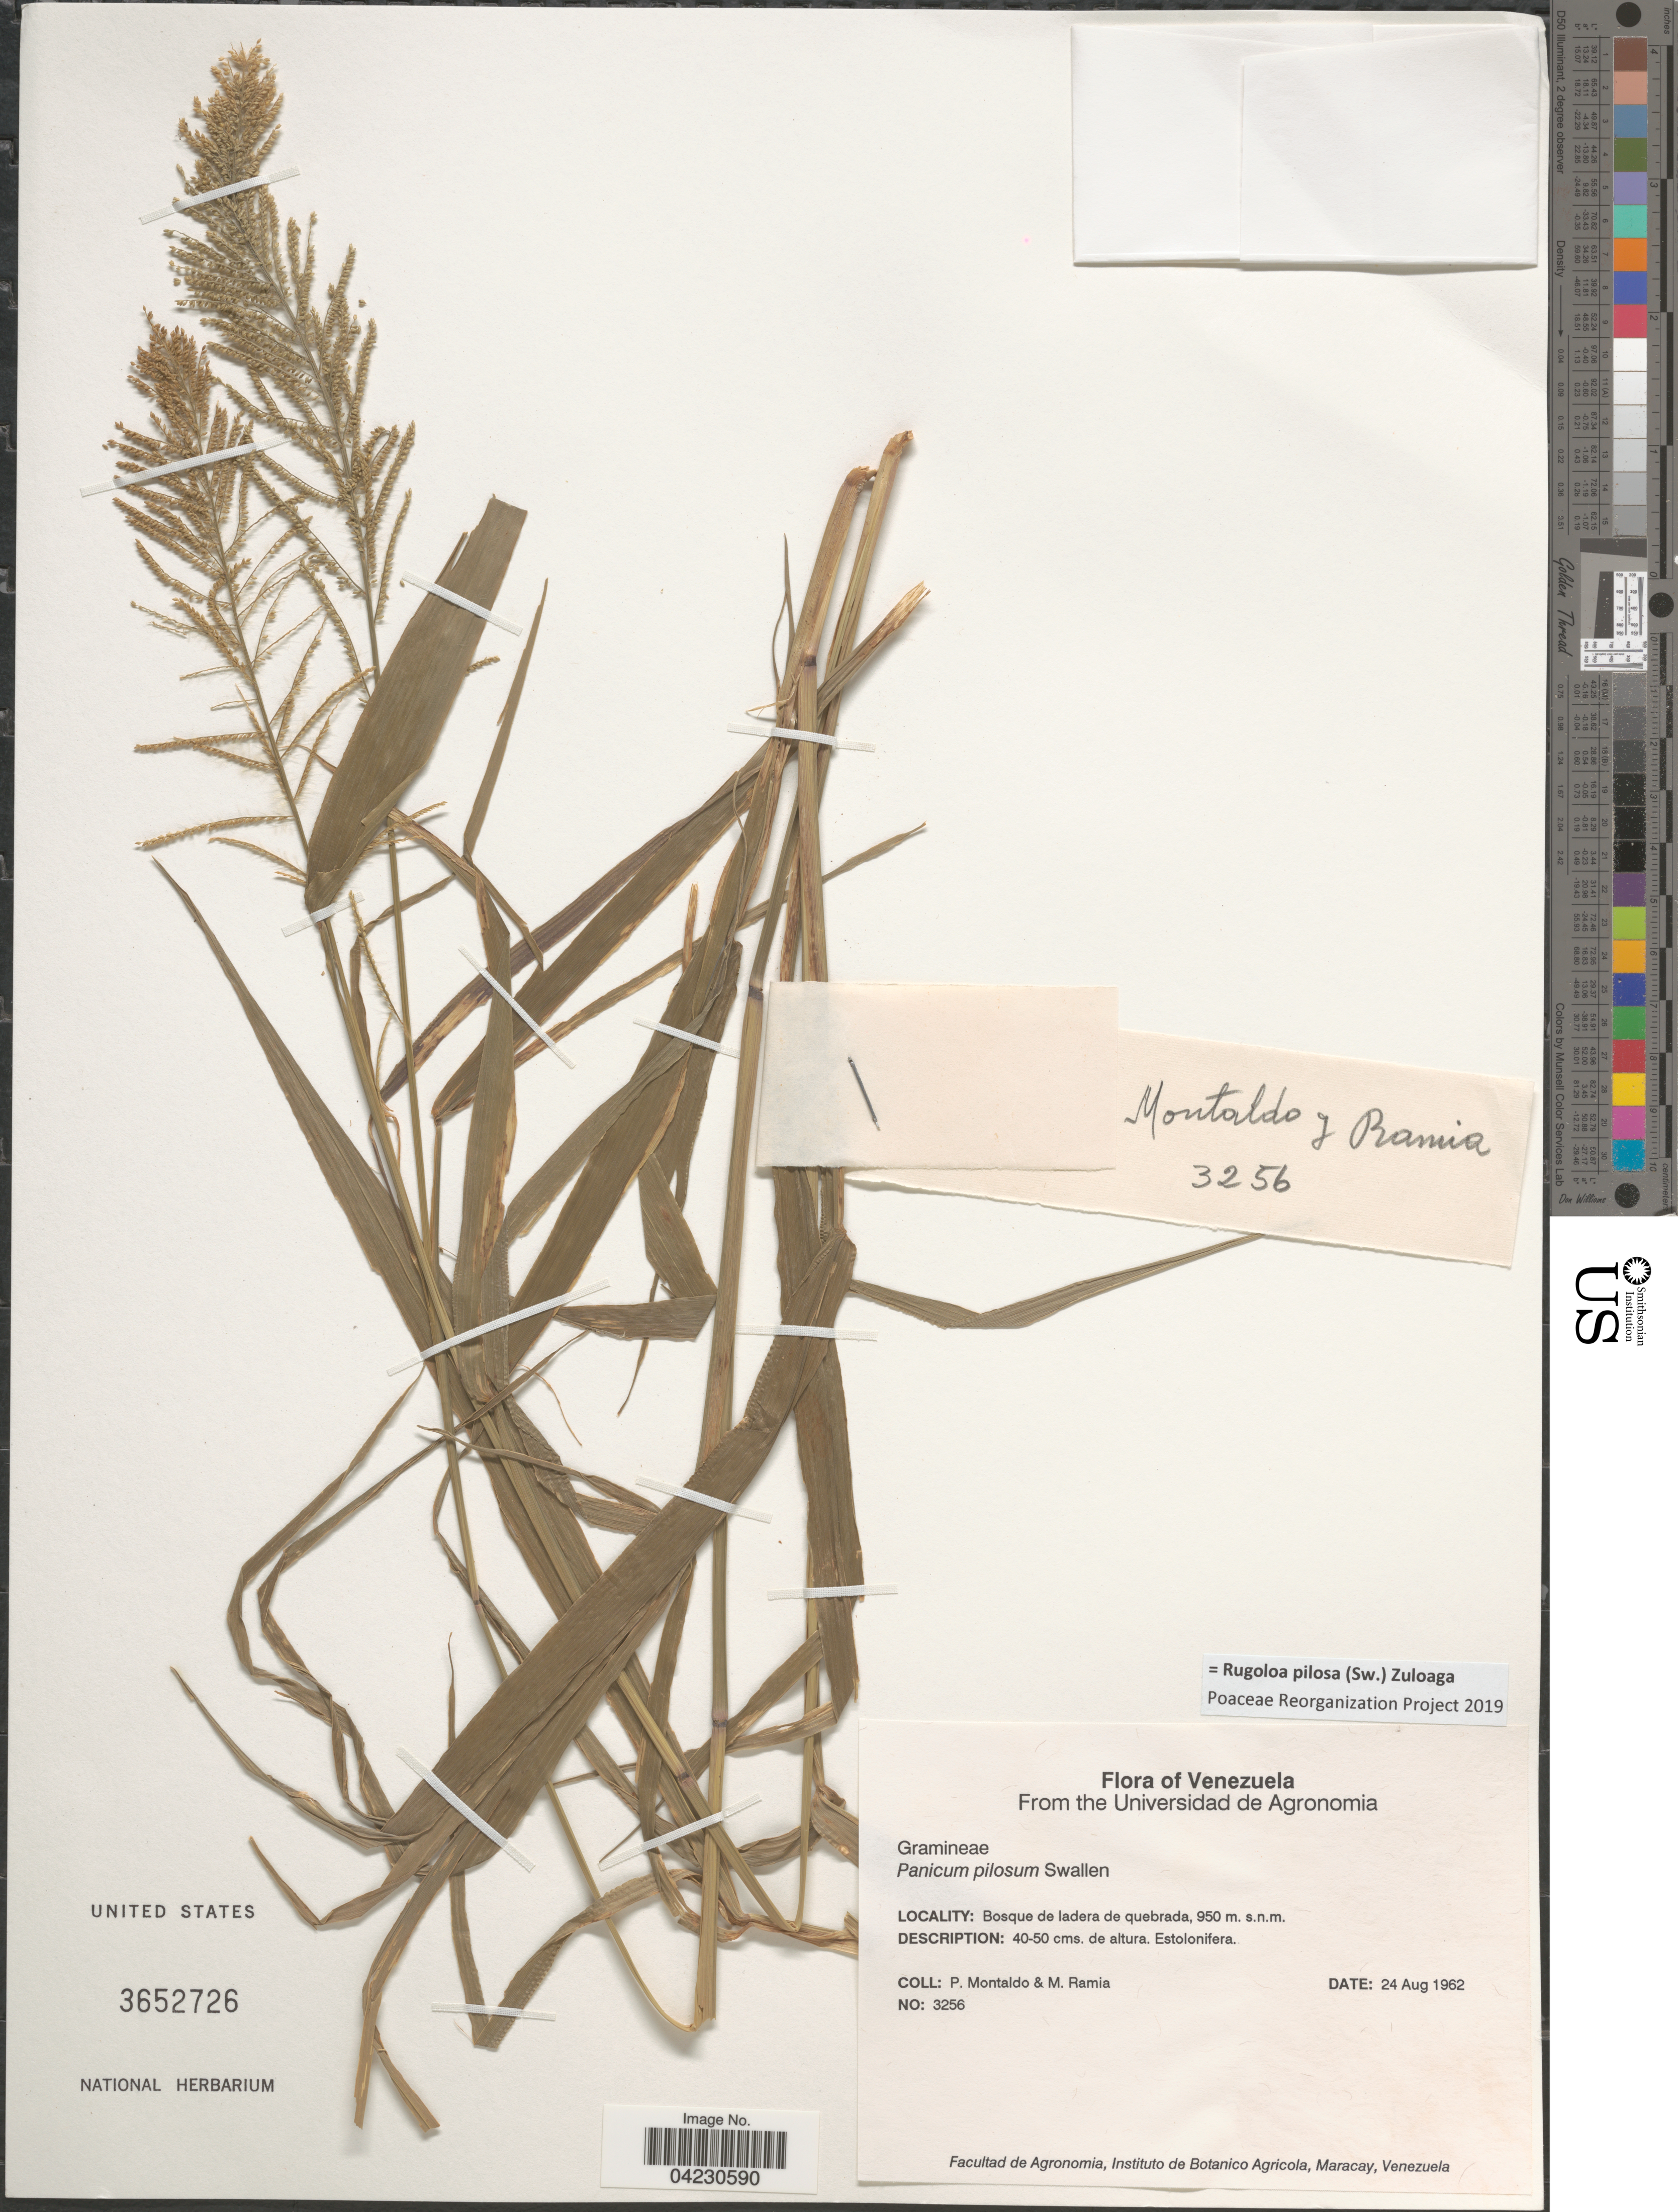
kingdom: Plantae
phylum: Tracheophyta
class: Liliopsida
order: Poales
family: Poaceae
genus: Rugoloa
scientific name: Rugoloa pilosa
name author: (Sw.) Zuloaga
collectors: P. Montaldo & M. Ramia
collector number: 3256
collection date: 1962-08-24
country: Venezuela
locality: Bosque de ladera de quebrada.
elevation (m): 950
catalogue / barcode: US 3652726